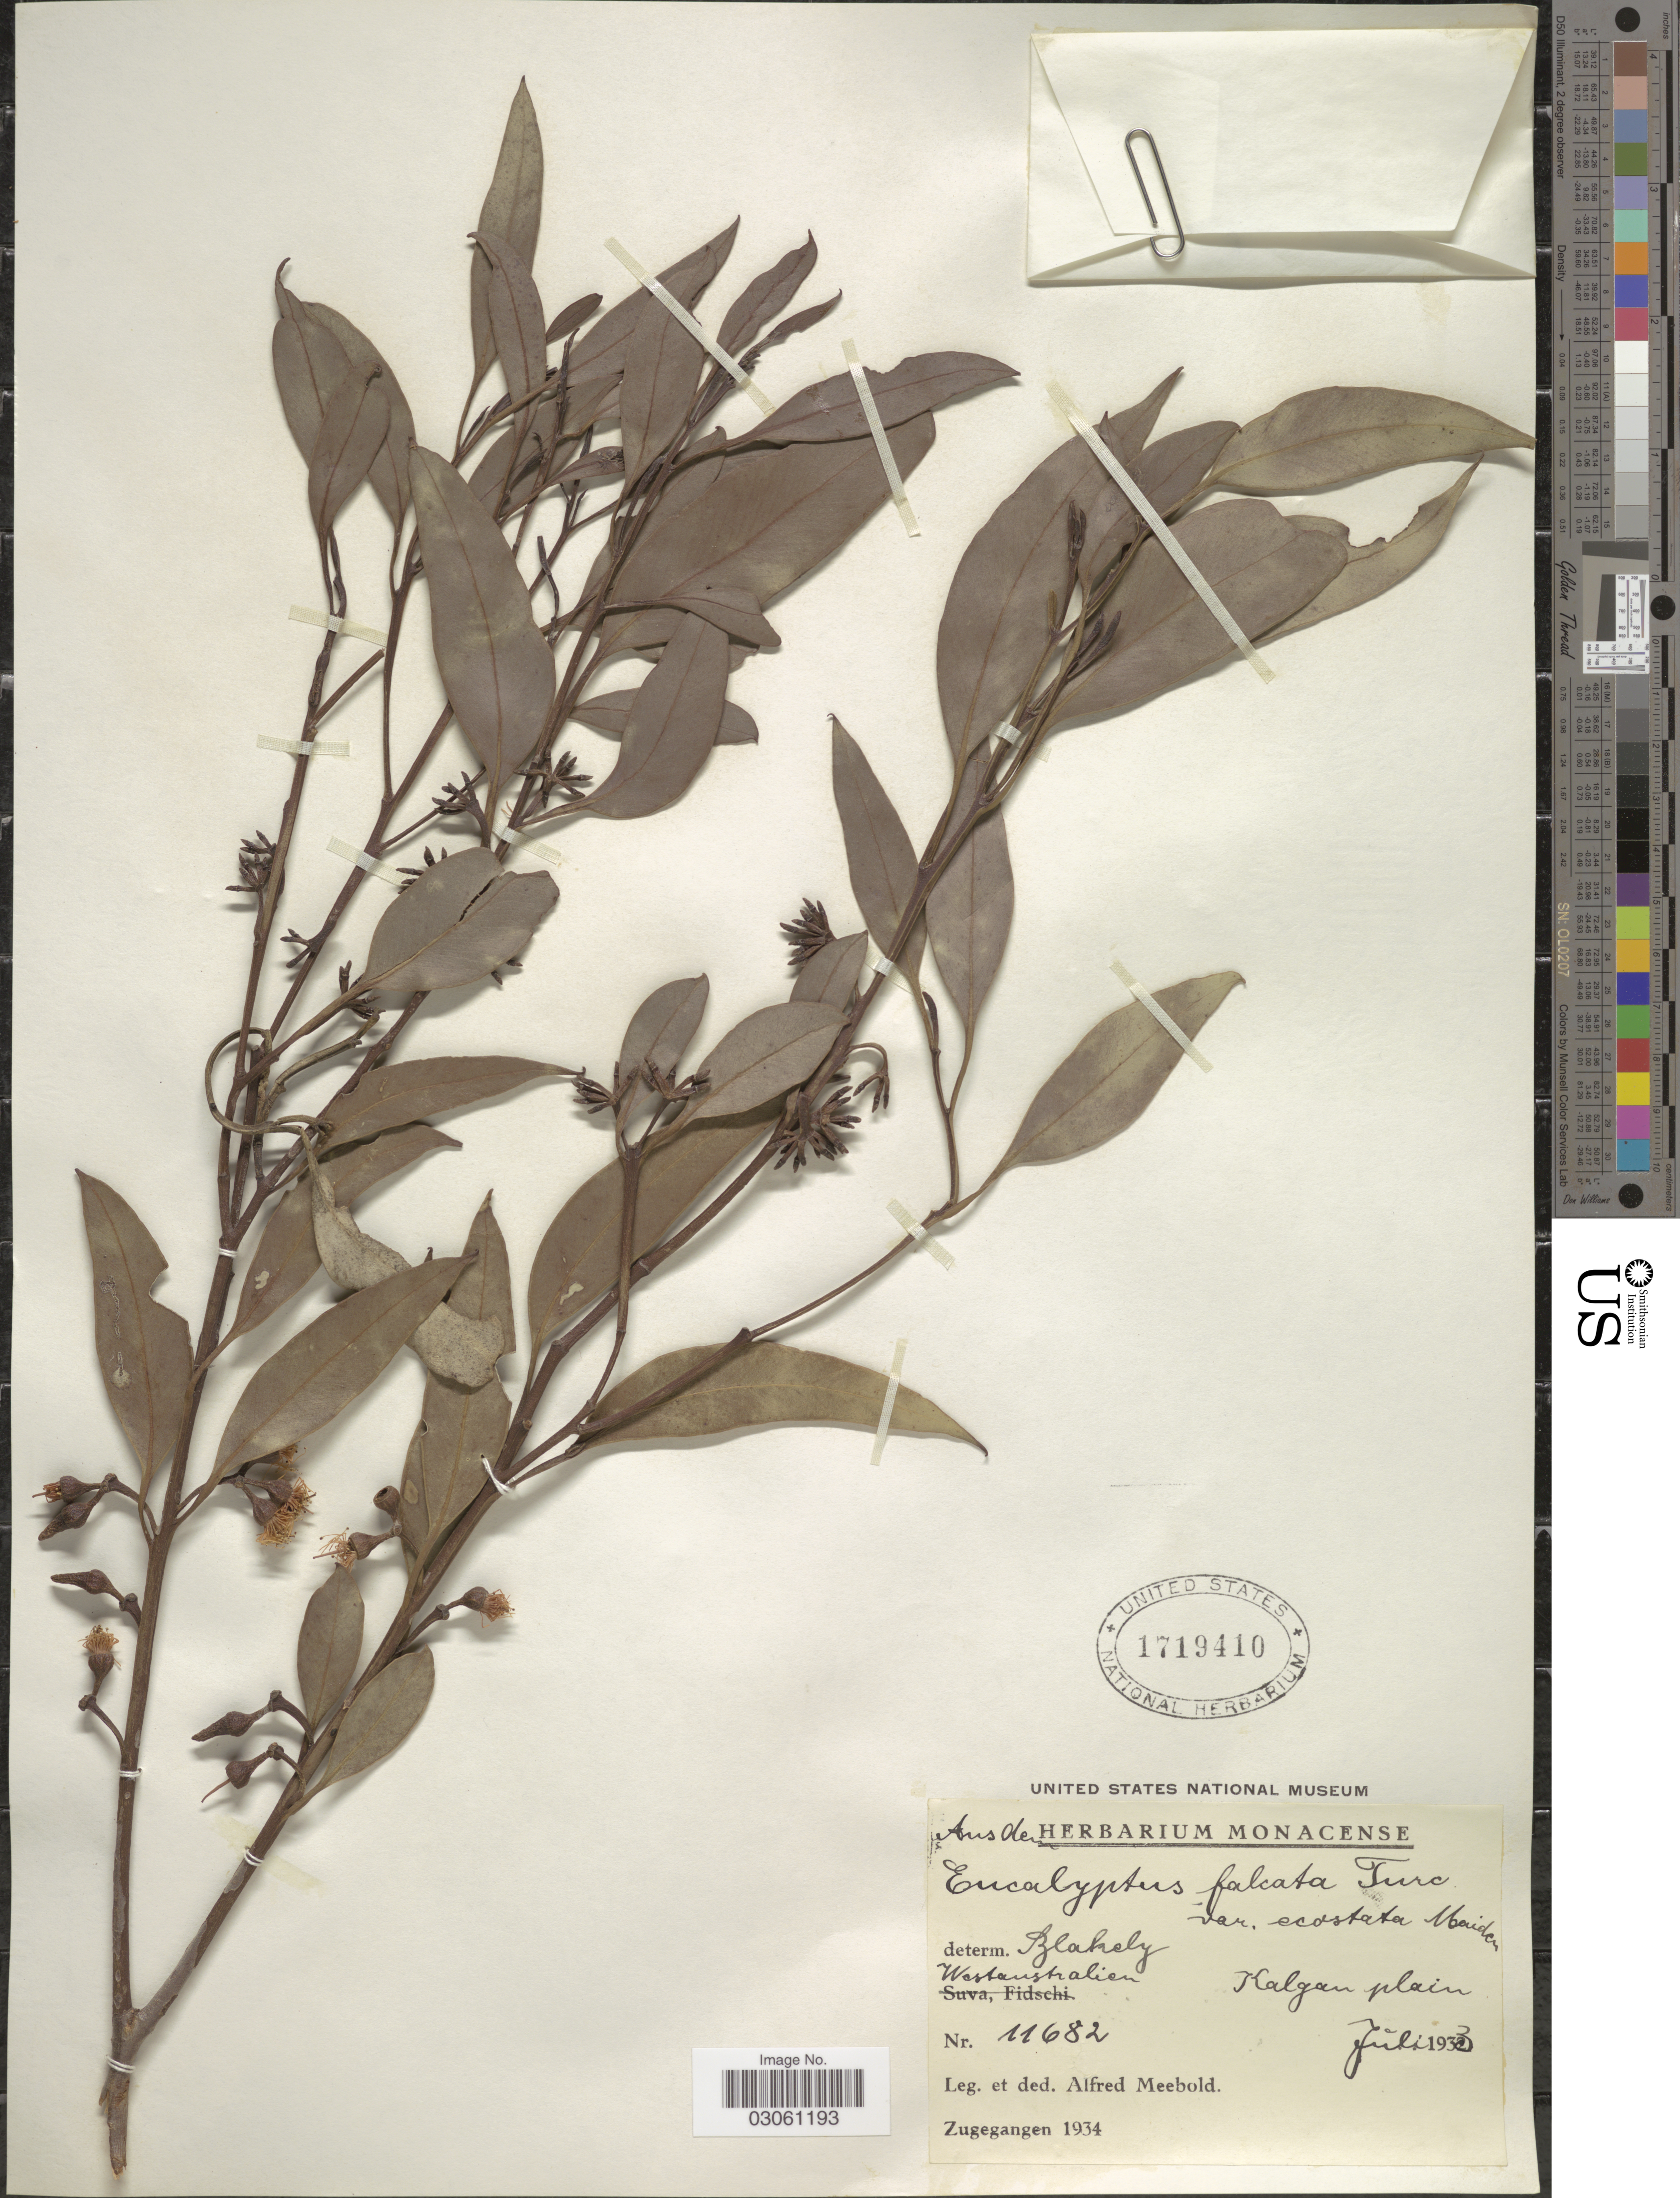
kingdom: Plantae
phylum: Tracheophyta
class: Magnoliopsida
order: Myrtales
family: Myrtaceae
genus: Eucalyptus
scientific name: Eucalyptus falcata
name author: Turcz.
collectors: A. Meebold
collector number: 11682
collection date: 1933-07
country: Australia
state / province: Western Australia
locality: Westaustralien. Kalgan plain.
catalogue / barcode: US 1719410